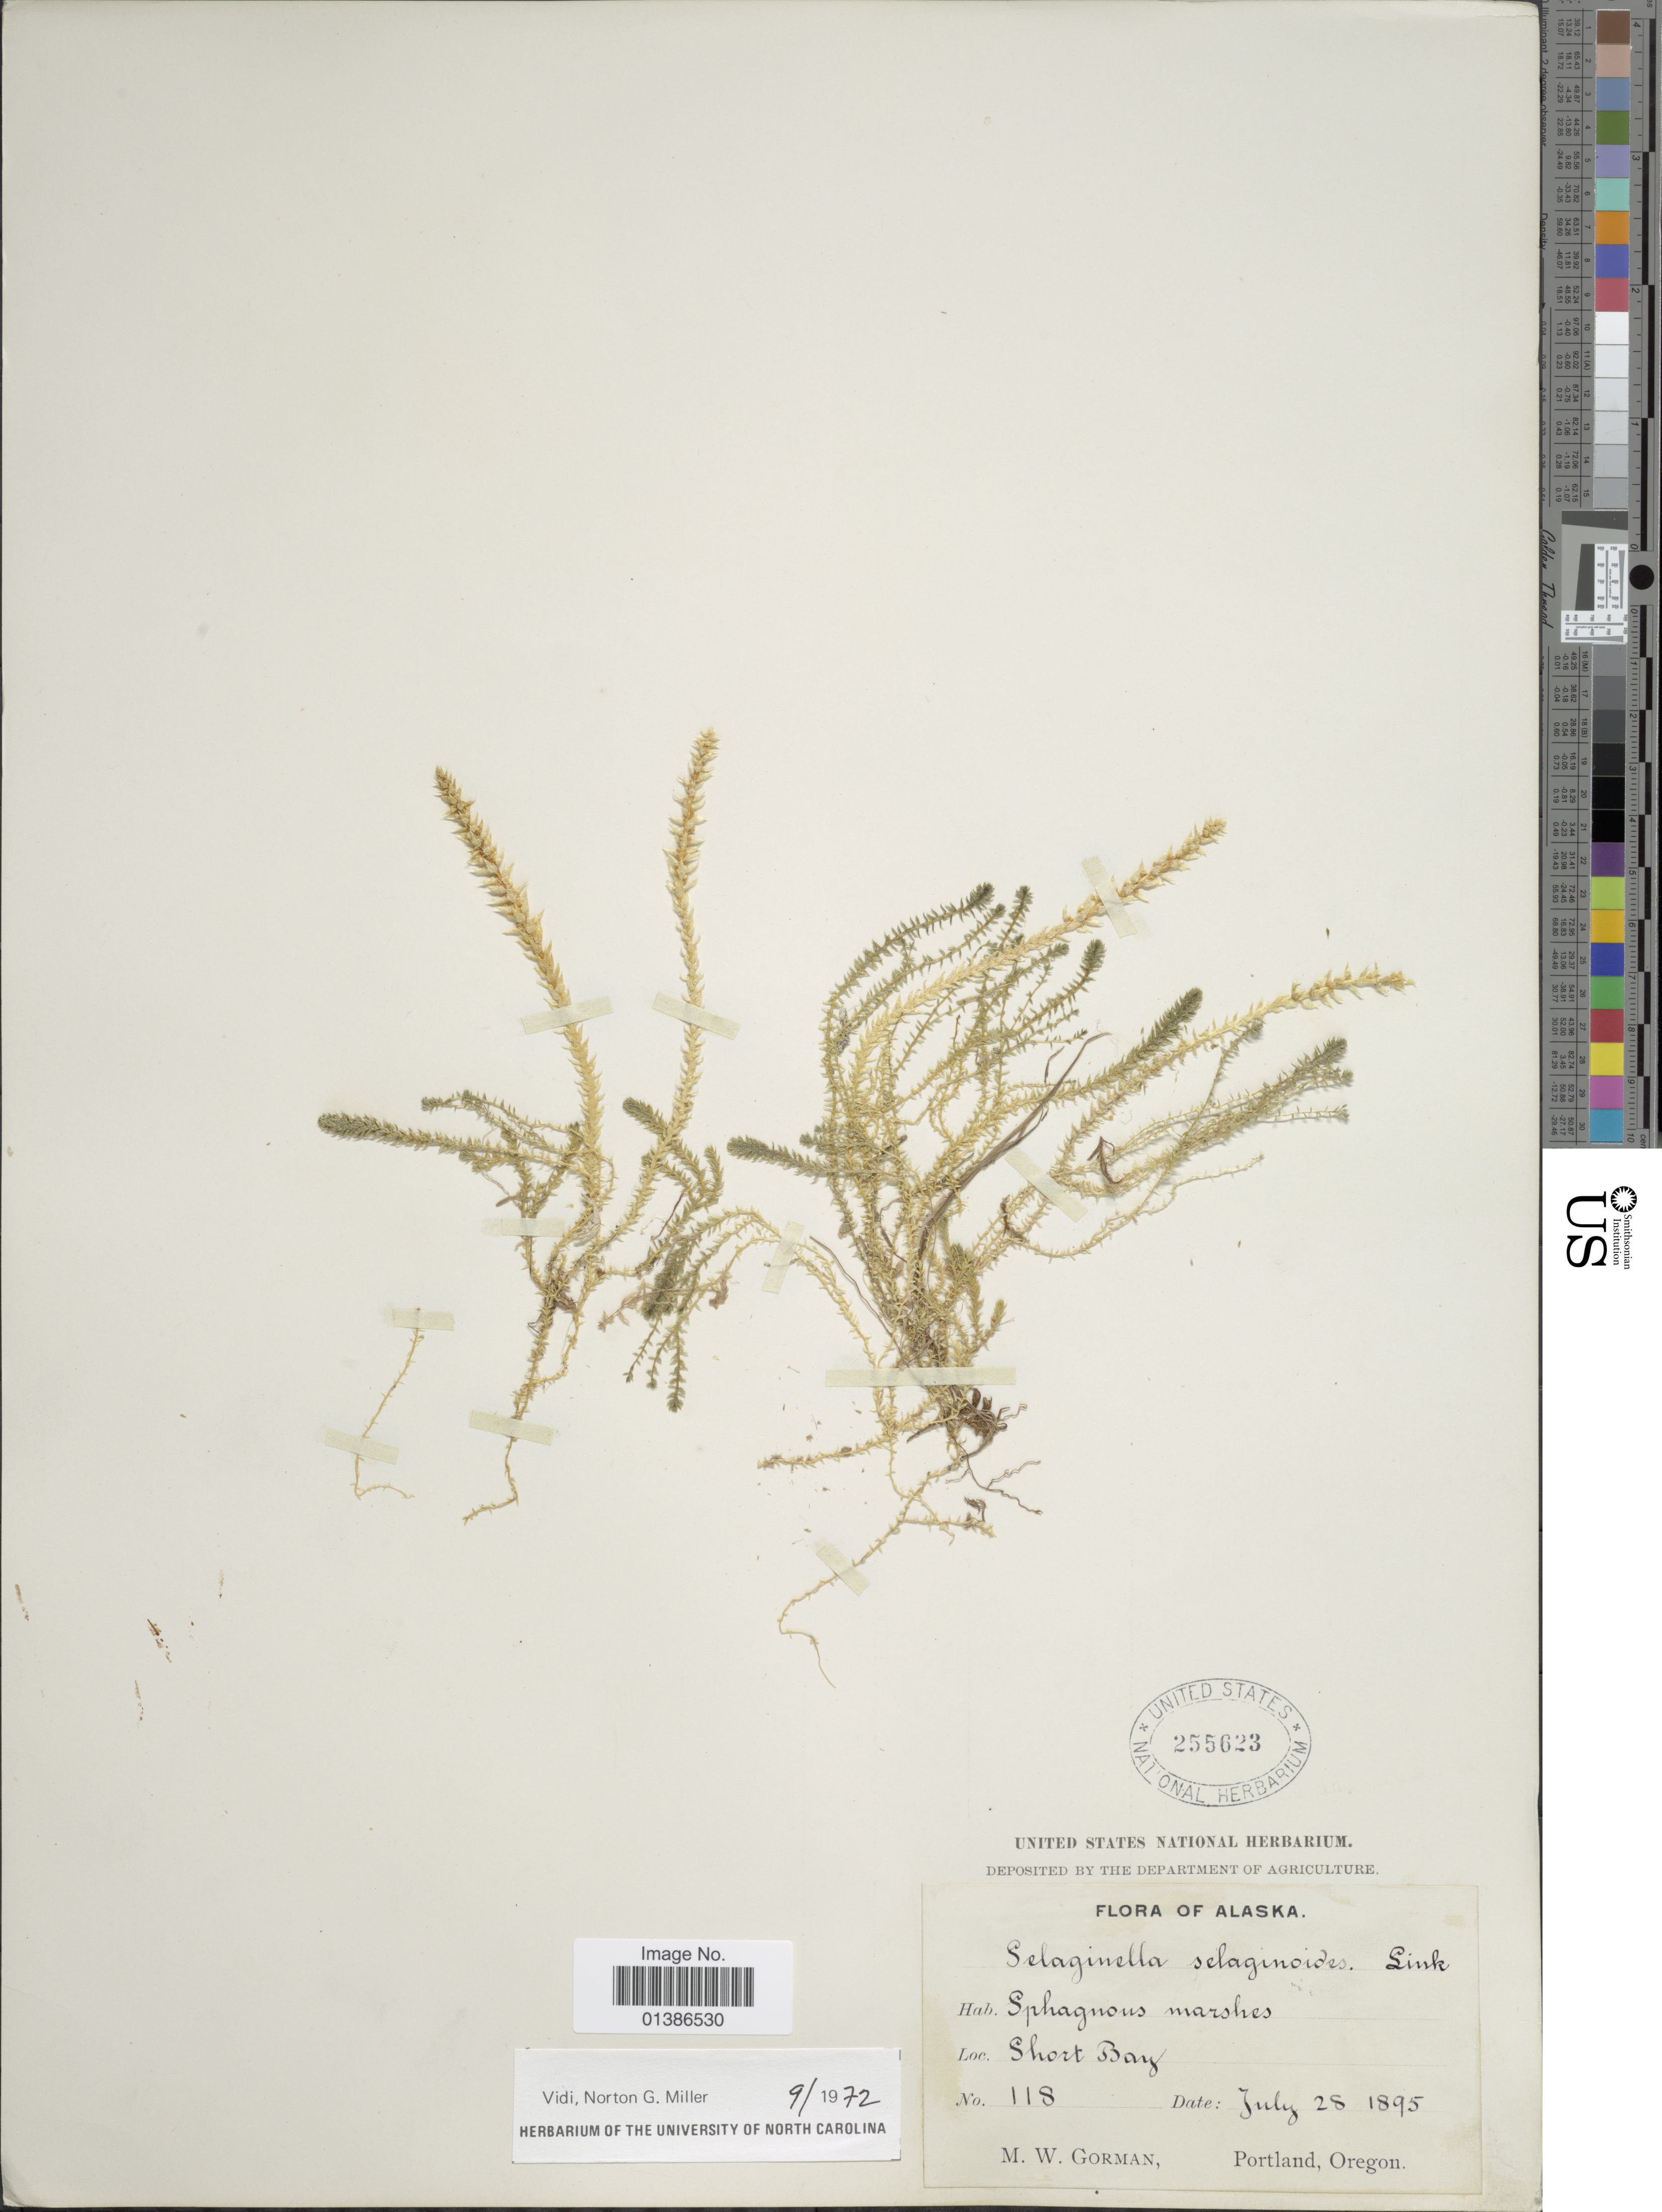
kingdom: Plantae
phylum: Tracheophyta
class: Lycopodiopsida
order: Selaginellales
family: Selaginellaceae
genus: Selaginella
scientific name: Selaginella selaginoides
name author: (L.) Link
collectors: M. W. Gorman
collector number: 118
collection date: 1895-07-28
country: United States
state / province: Alaska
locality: Short Bay. Portland, Oregon.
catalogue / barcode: US 255623